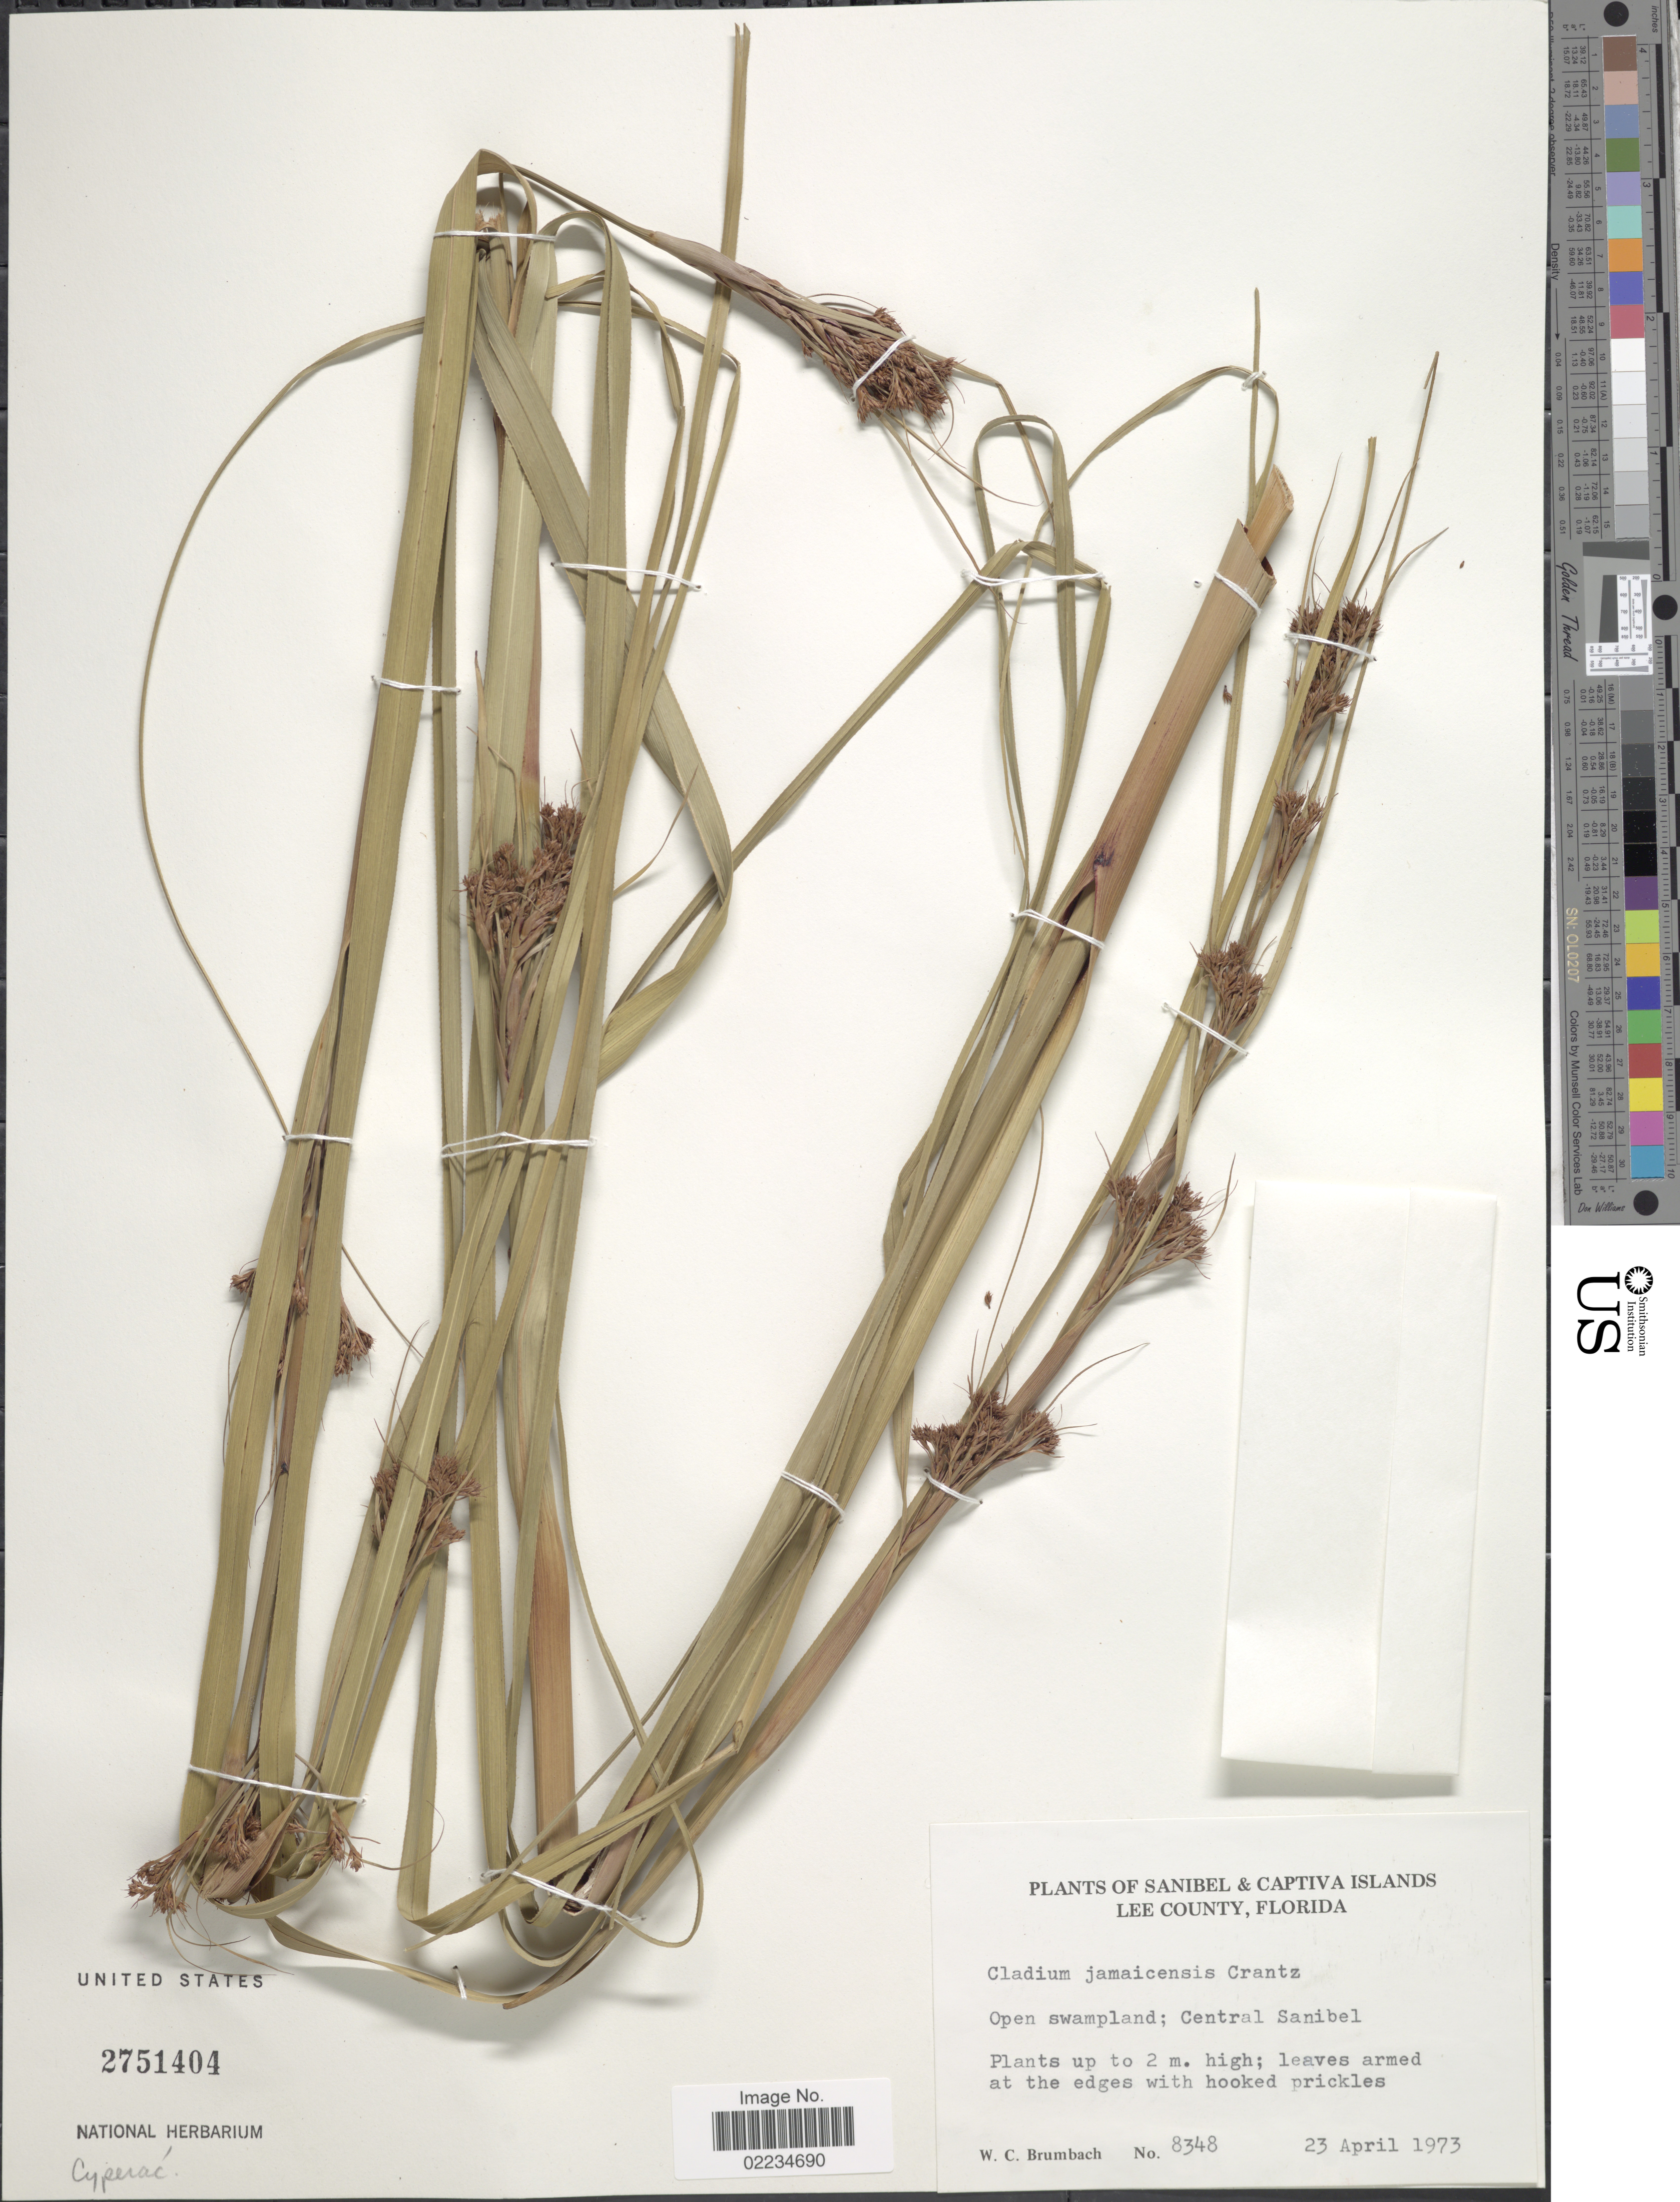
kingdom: Plantae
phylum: Tracheophyta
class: Liliopsida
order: Poales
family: Cyperaceae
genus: Cladium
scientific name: Cladium jamaicense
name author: Crantz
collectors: W. C. Brumbach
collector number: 8348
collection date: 1973-04-23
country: United States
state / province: Florida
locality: Sanibel & Captiva Islands, Lee County, Open swampland; Central Sanibel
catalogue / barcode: US 2751404